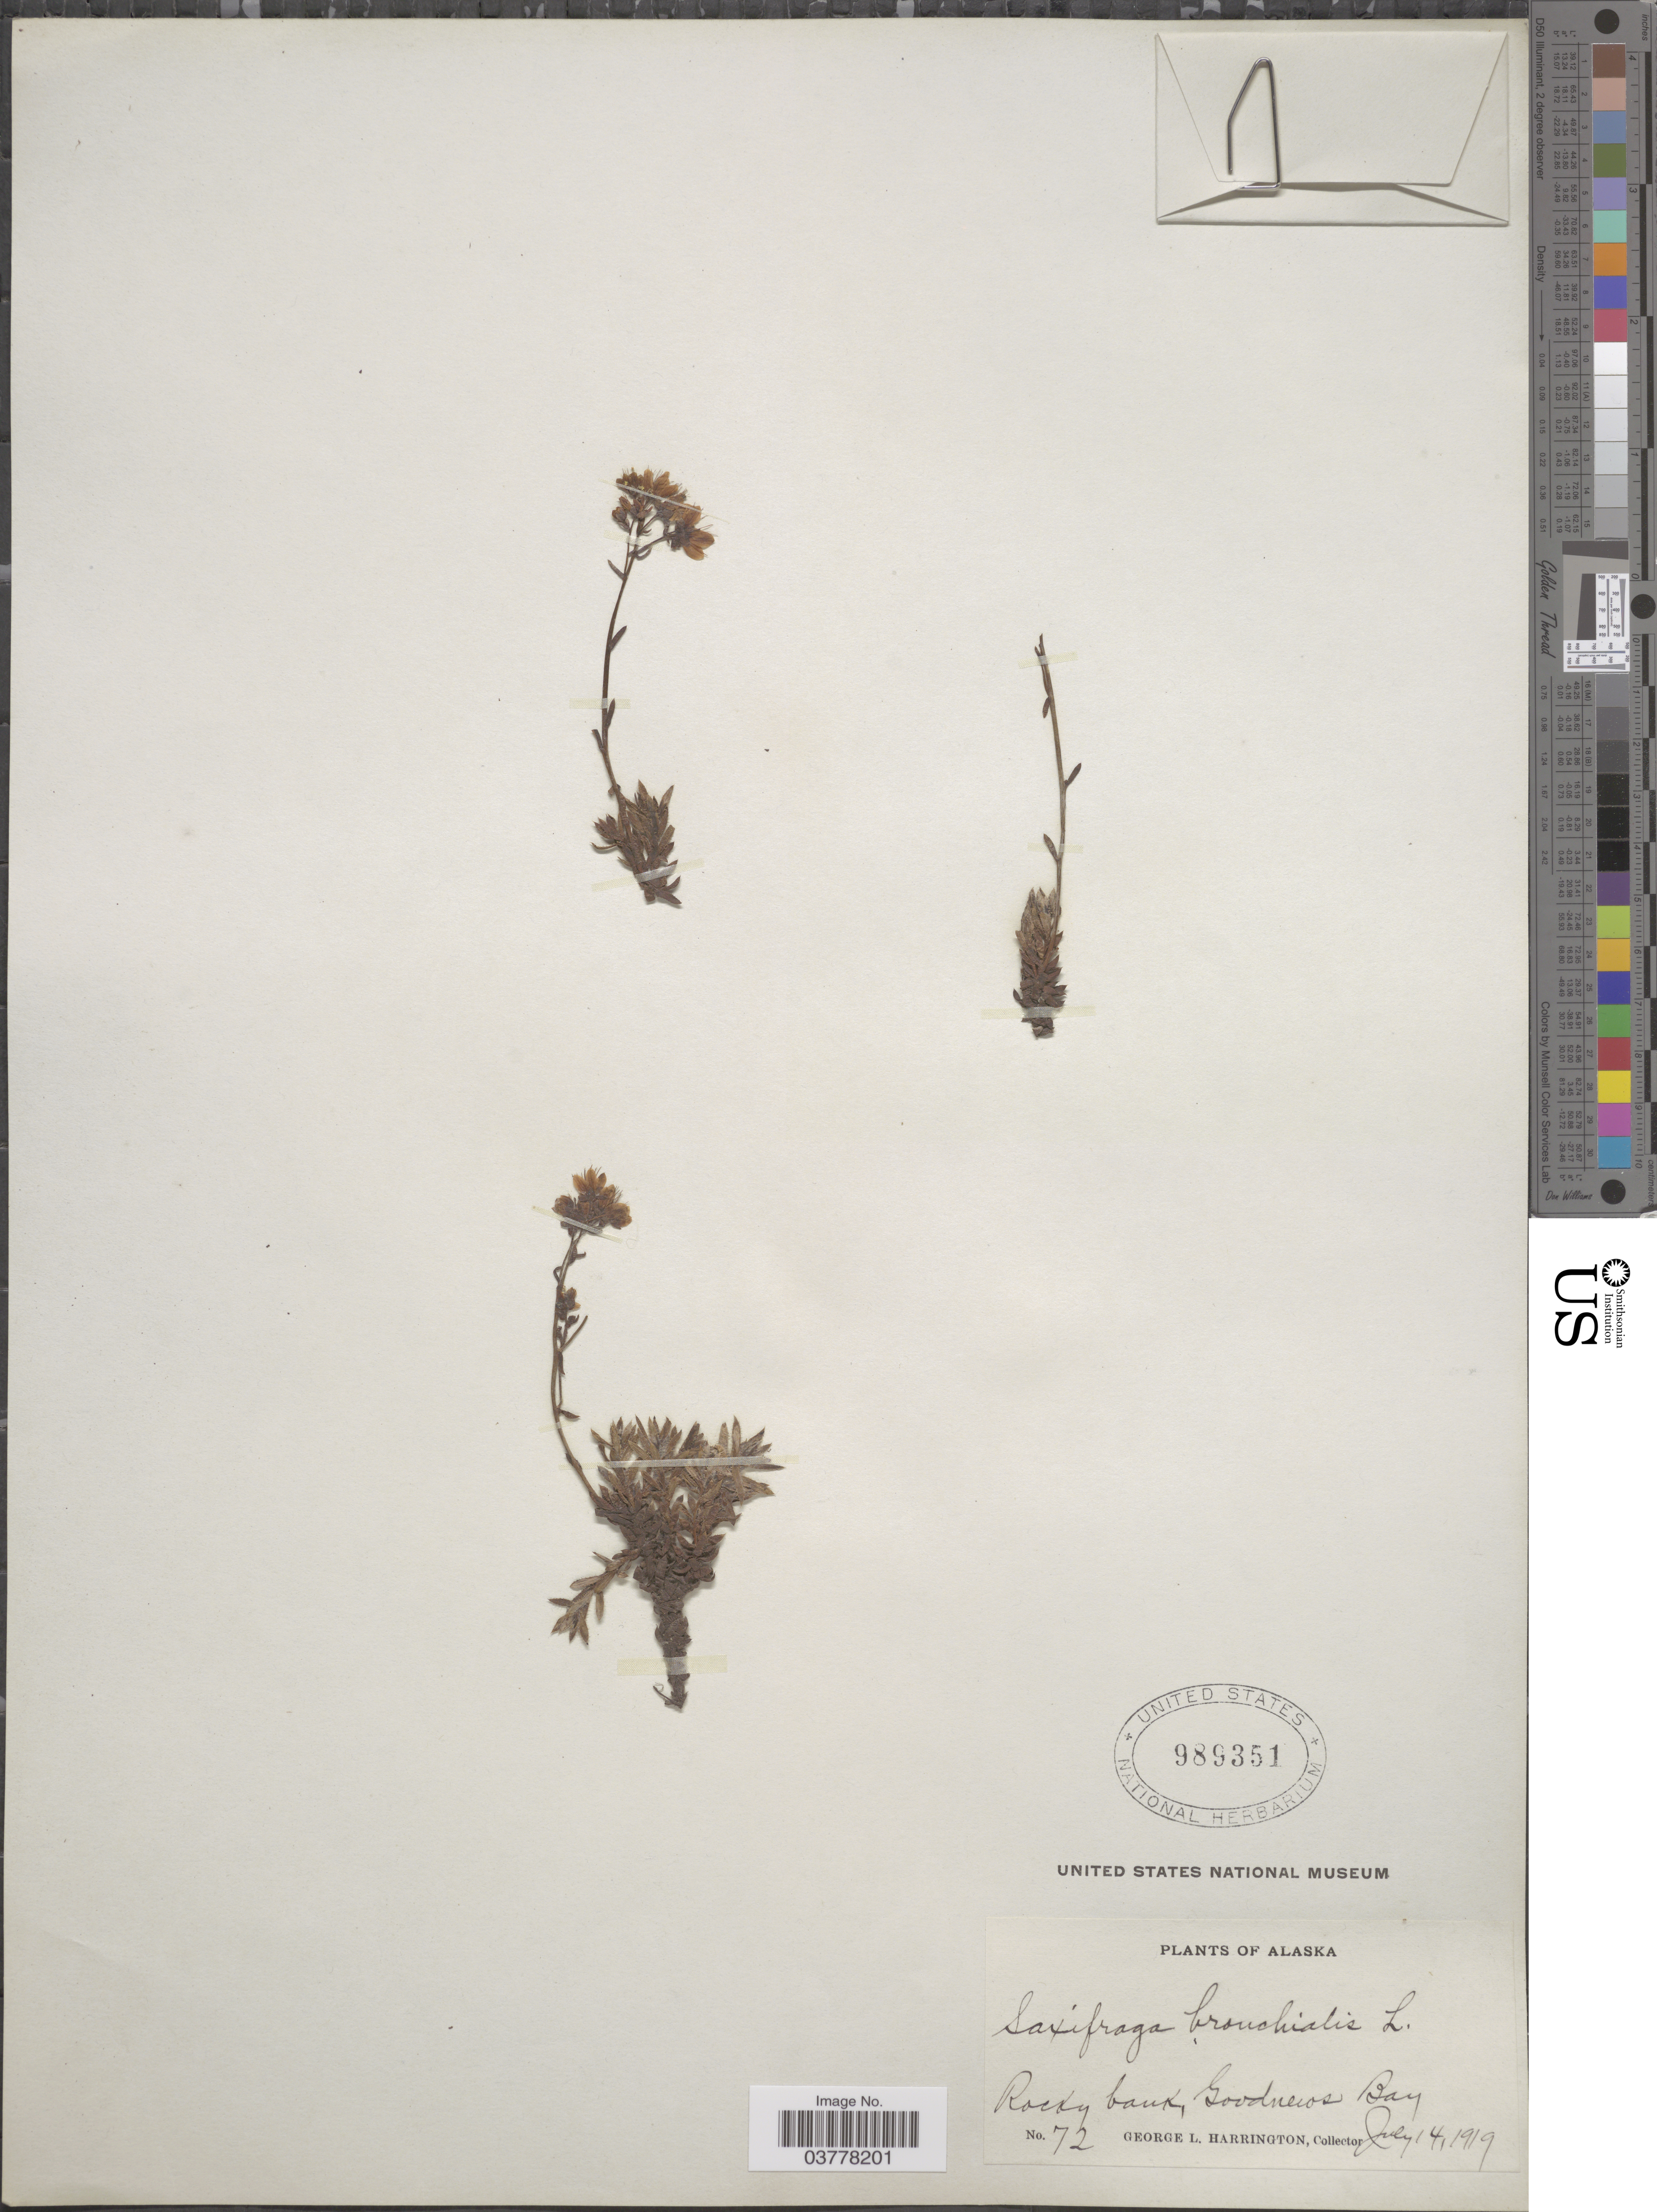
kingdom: Plantae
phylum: Tracheophyta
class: Magnoliopsida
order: Saxifragales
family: Saxifragaceae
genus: Saxifraga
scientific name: Saxifraga bronchialis subsp. funstonii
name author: (Small) Hultén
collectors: G. Harrington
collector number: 72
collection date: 1919-07-14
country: United States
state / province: Alaska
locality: Goodnews Bay.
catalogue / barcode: US 989351